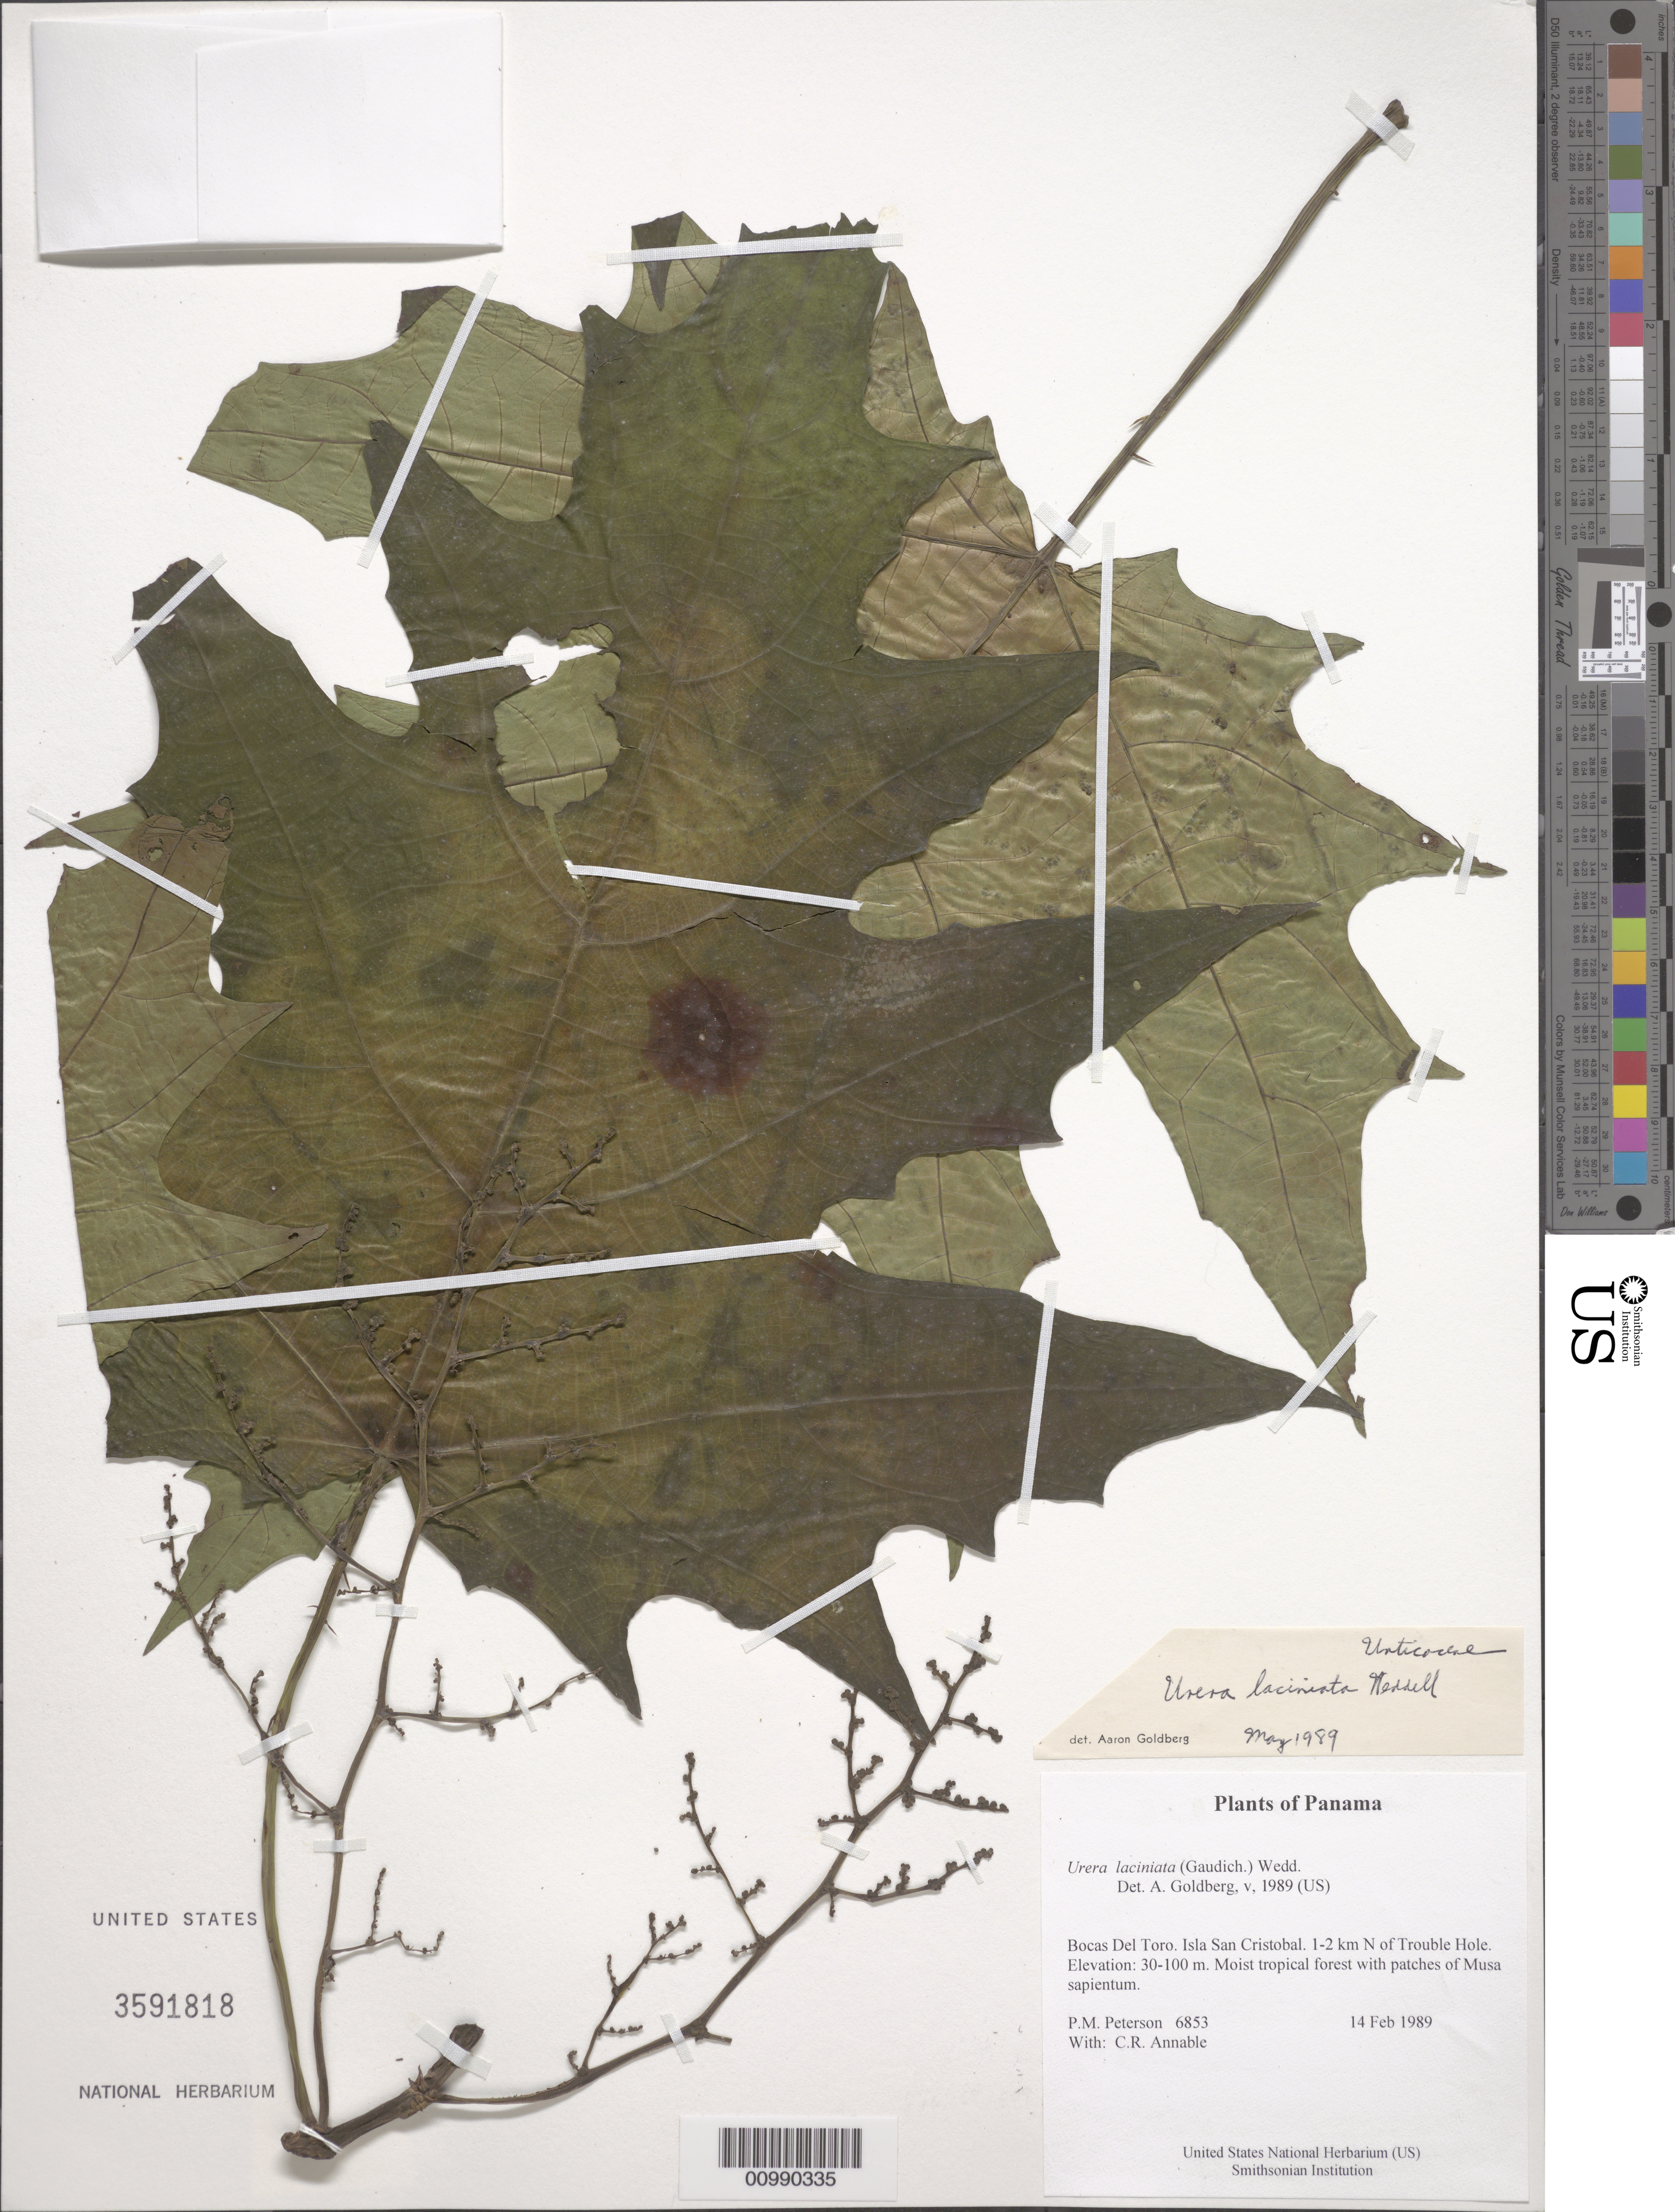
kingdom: Plantae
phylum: Tracheophyta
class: Magnoliopsida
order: Rosales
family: Urticaceae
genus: Urera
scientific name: Urera laciniata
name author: (Gaudich.) Wedd.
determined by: Goldberg, Aaron, (US), NMNH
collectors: P. M. Peterson & C. R. Annable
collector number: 06853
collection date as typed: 14 Feb 1989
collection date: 1989-02-14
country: Panama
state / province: Bocas del Toro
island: San Cristobal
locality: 1-2 km N of Trouble Hole.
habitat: Moist tropical forest with patches of Musa sapientum.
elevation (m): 30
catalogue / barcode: US 3591818